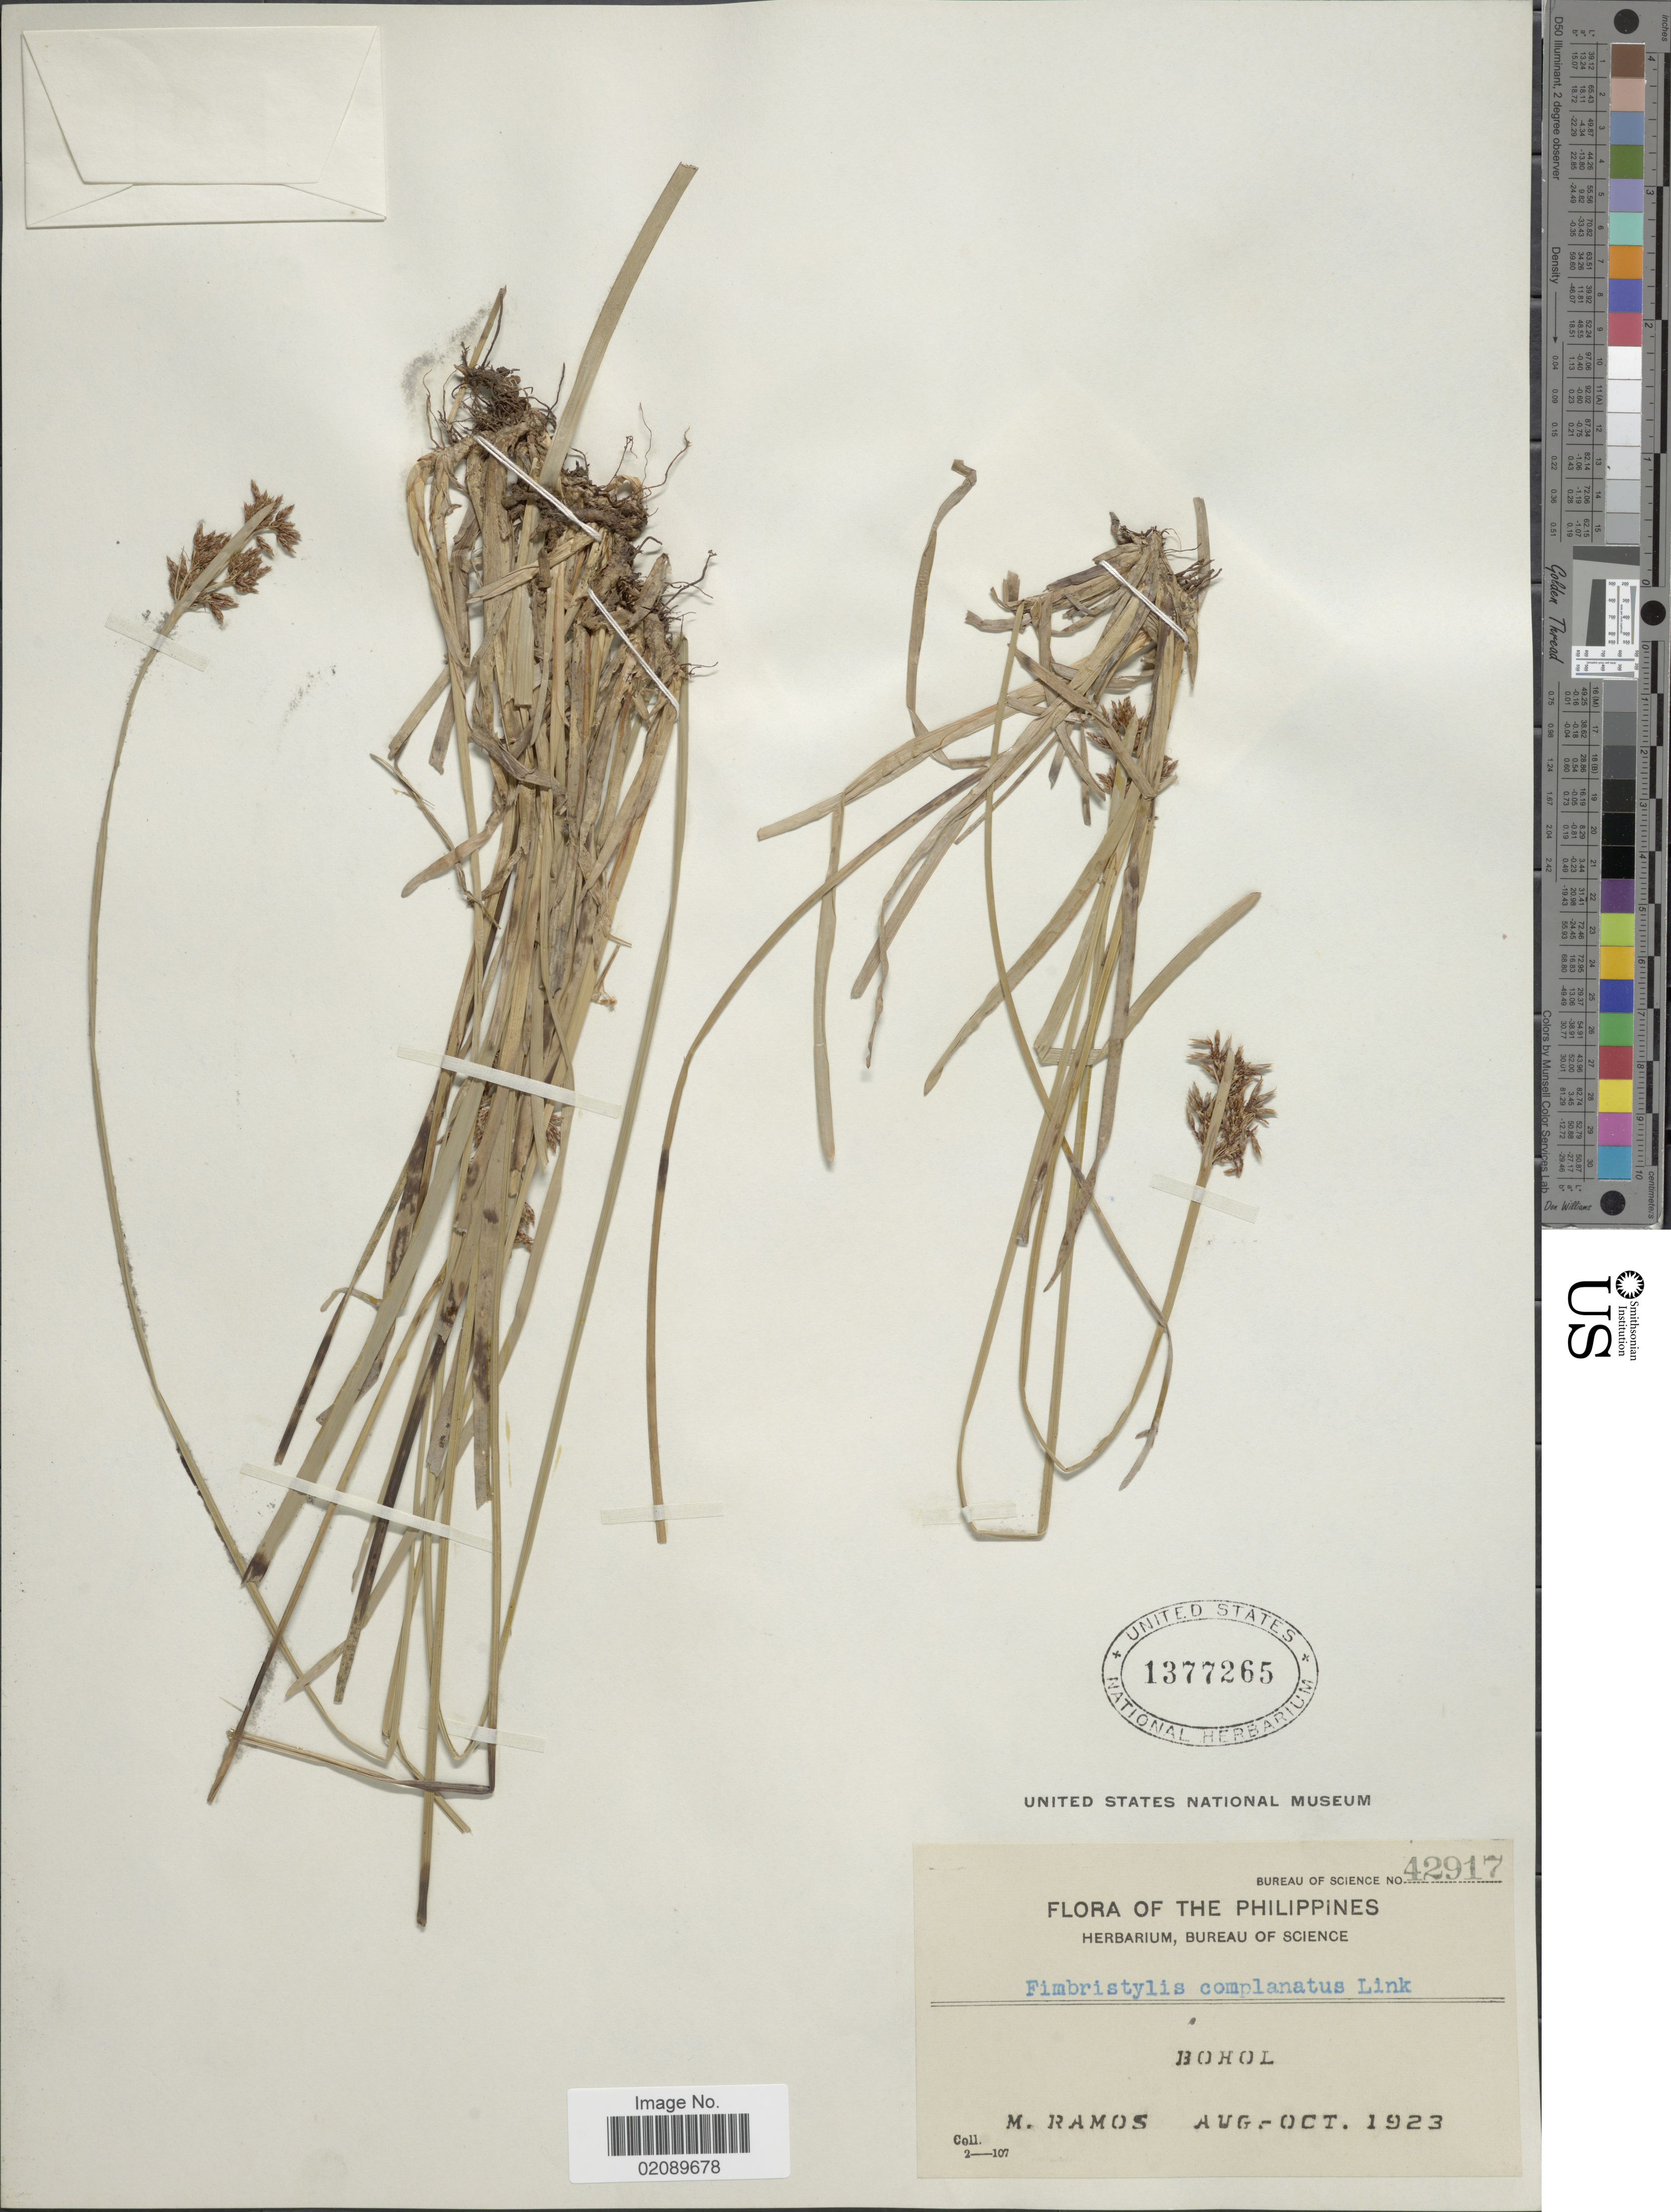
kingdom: Plantae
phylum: Tracheophyta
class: Liliopsida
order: Poales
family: Cyperaceae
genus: Fimbristylis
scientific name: Fimbristylis complanata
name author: (Retz.) Link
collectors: M. Ramos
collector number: Bureau of Science 42917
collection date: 1923-08/1923-10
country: Philippines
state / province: Central Visayas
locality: Bohol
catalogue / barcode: US 1377265